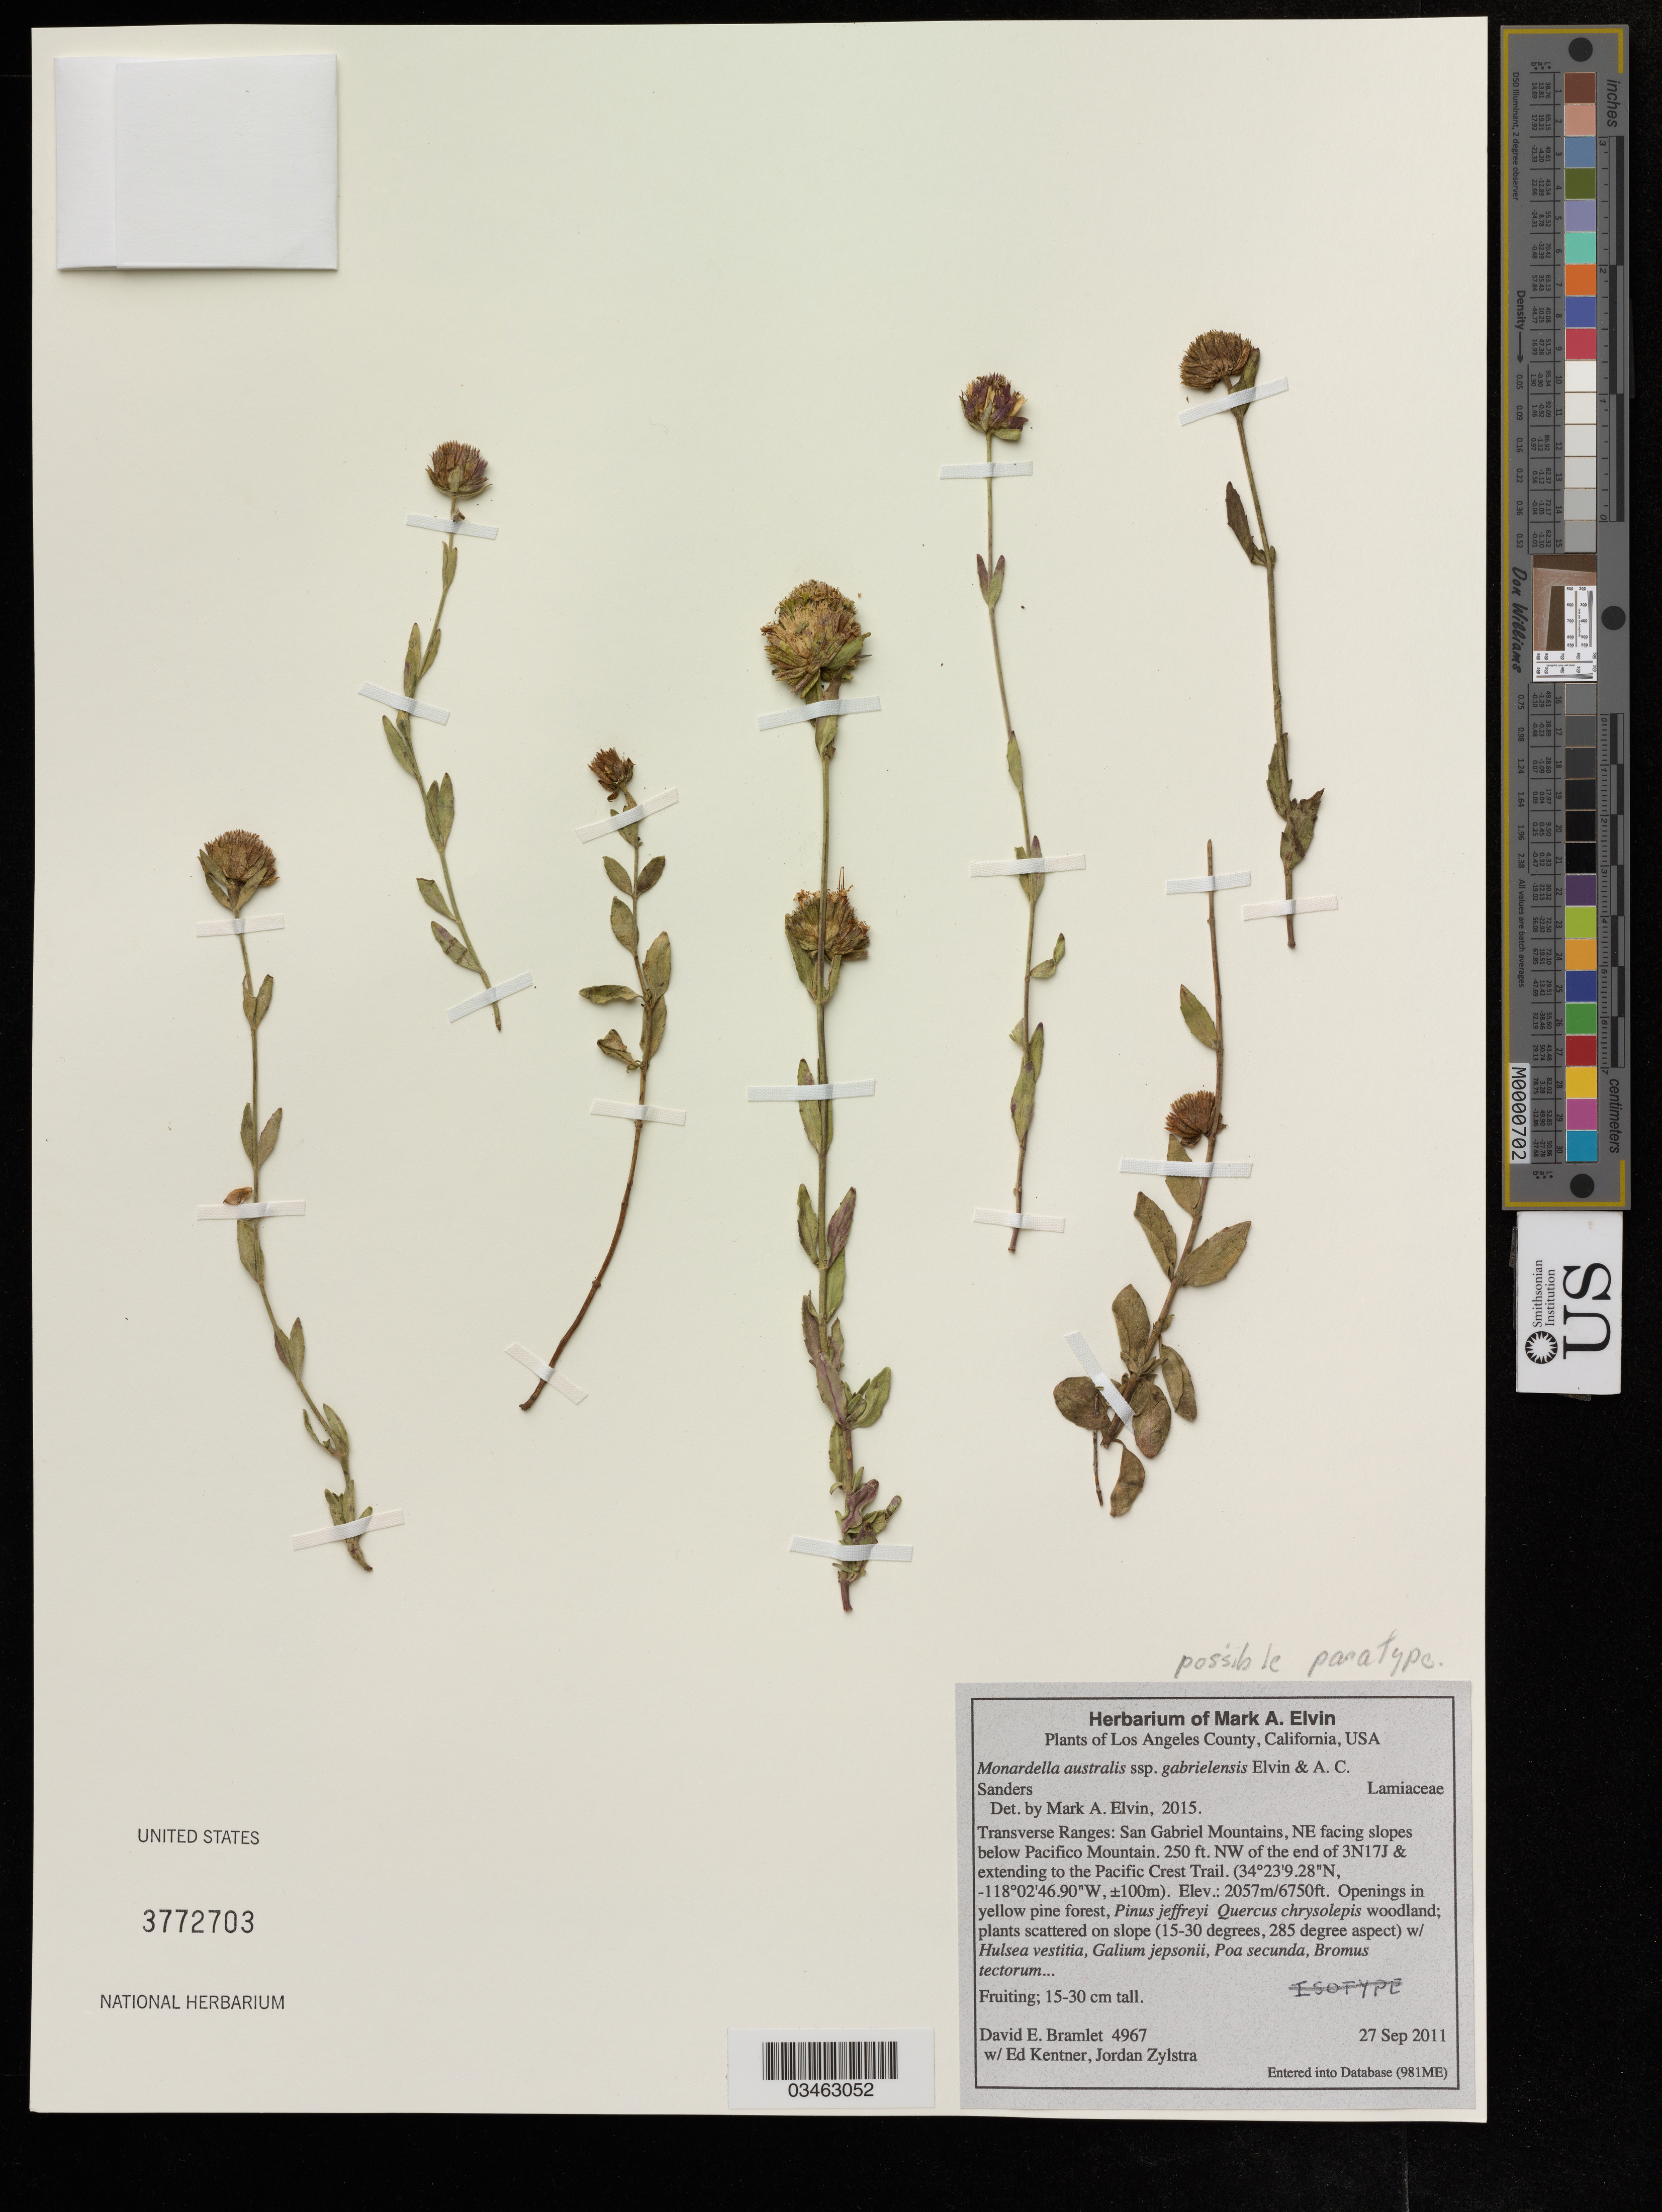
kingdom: Plantae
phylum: Tracheophyta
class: Magnoliopsida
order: Lamiales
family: Lamiaceae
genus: Monardella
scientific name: Monardella australis subsp. gabrielensis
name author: Elvin & A.C. Sanders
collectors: D. Bramlet, E. Kentner & J. Zylstra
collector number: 4967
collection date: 2011-09-27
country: United States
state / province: California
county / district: Los Angeles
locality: Transverse Ranges: San Gabriel Mtns, NE facing slopes below Pacifico Mountain. 250 ft NW of the end of 3N17J & extending to the Pacific Crest Trail.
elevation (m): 2057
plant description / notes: Possible paratype. Not an isotype (incorrect Collector Number).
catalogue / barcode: US 3772703